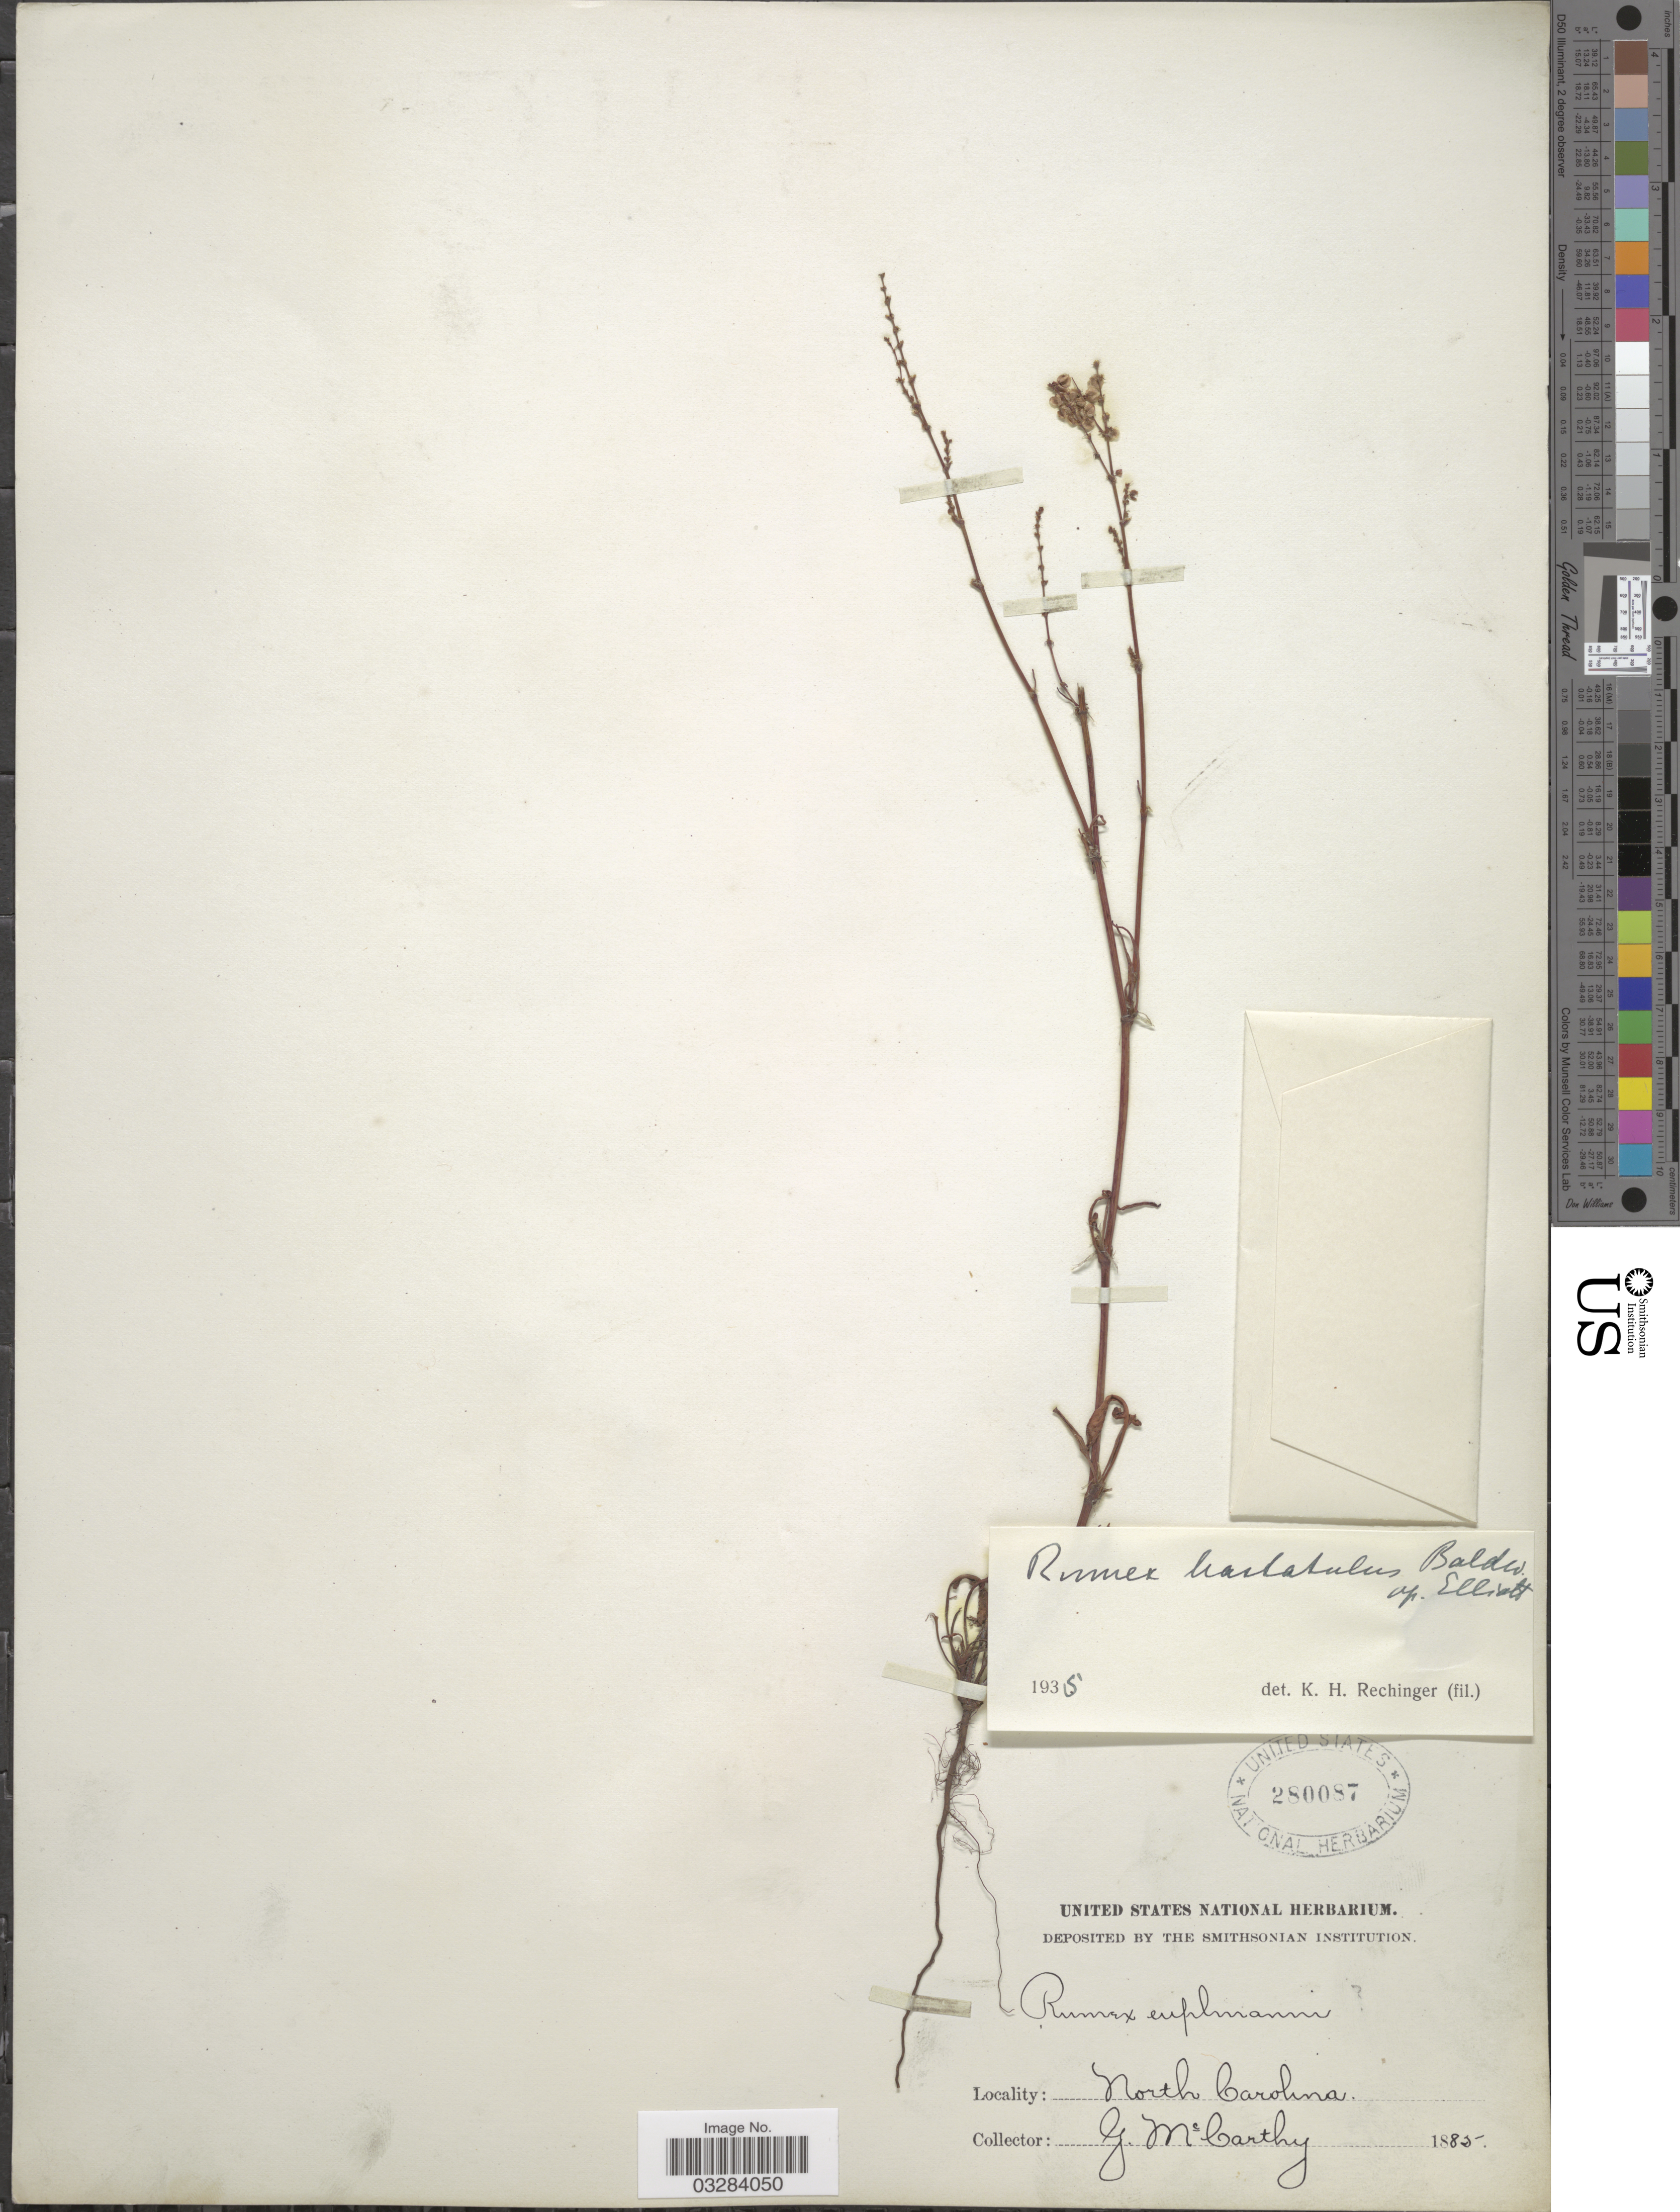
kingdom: Plantae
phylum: Tracheophyta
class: Magnoliopsida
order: Caryophyllales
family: Polygonaceae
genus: Rumex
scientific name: Rumex hastatulus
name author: Baldwin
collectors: G. McCarthy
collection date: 1885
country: United States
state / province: North Carolina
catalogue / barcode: US 280087